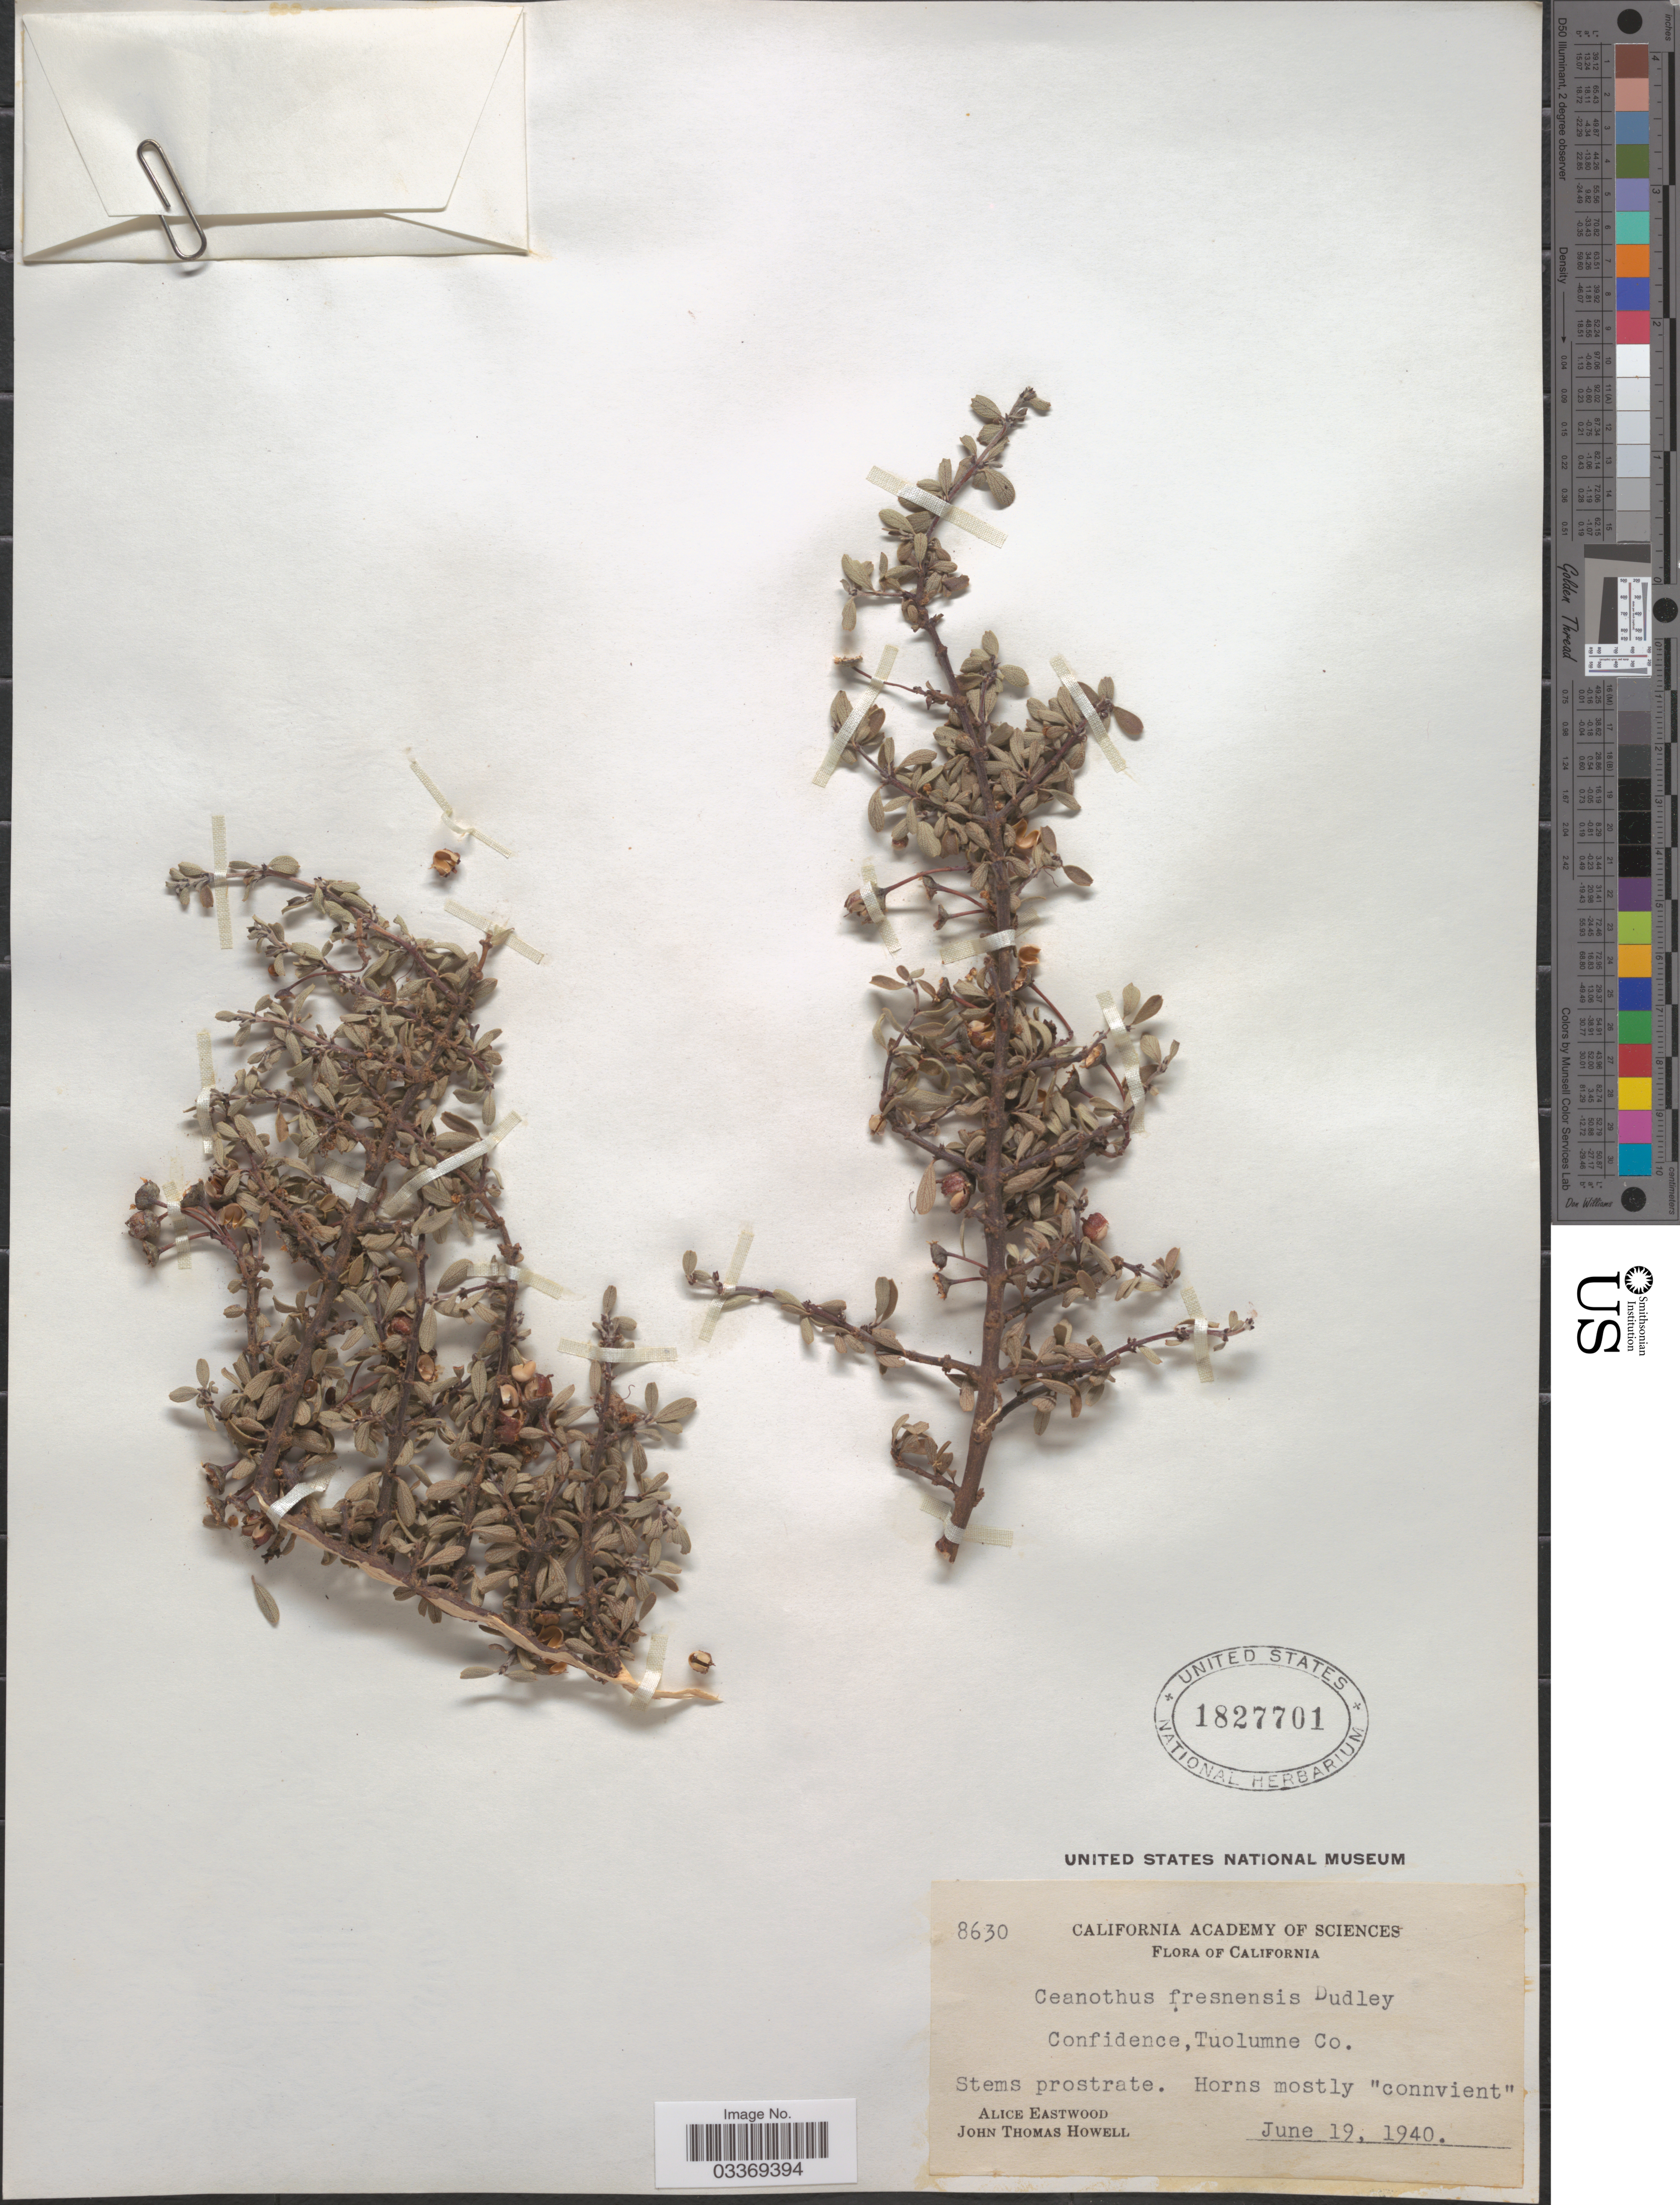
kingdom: Plantae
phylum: Tracheophyta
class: Magnoliopsida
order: Rosales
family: Rhamnaceae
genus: Ceanothus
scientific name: Ceanothus fresnensis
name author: Dudley ex Abrams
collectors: A. Eastwood & J. T. Howell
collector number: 8630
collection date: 1940-06-19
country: United States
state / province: California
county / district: Tuolumne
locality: Confidence, Tuolumne Co.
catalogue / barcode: US 1827701